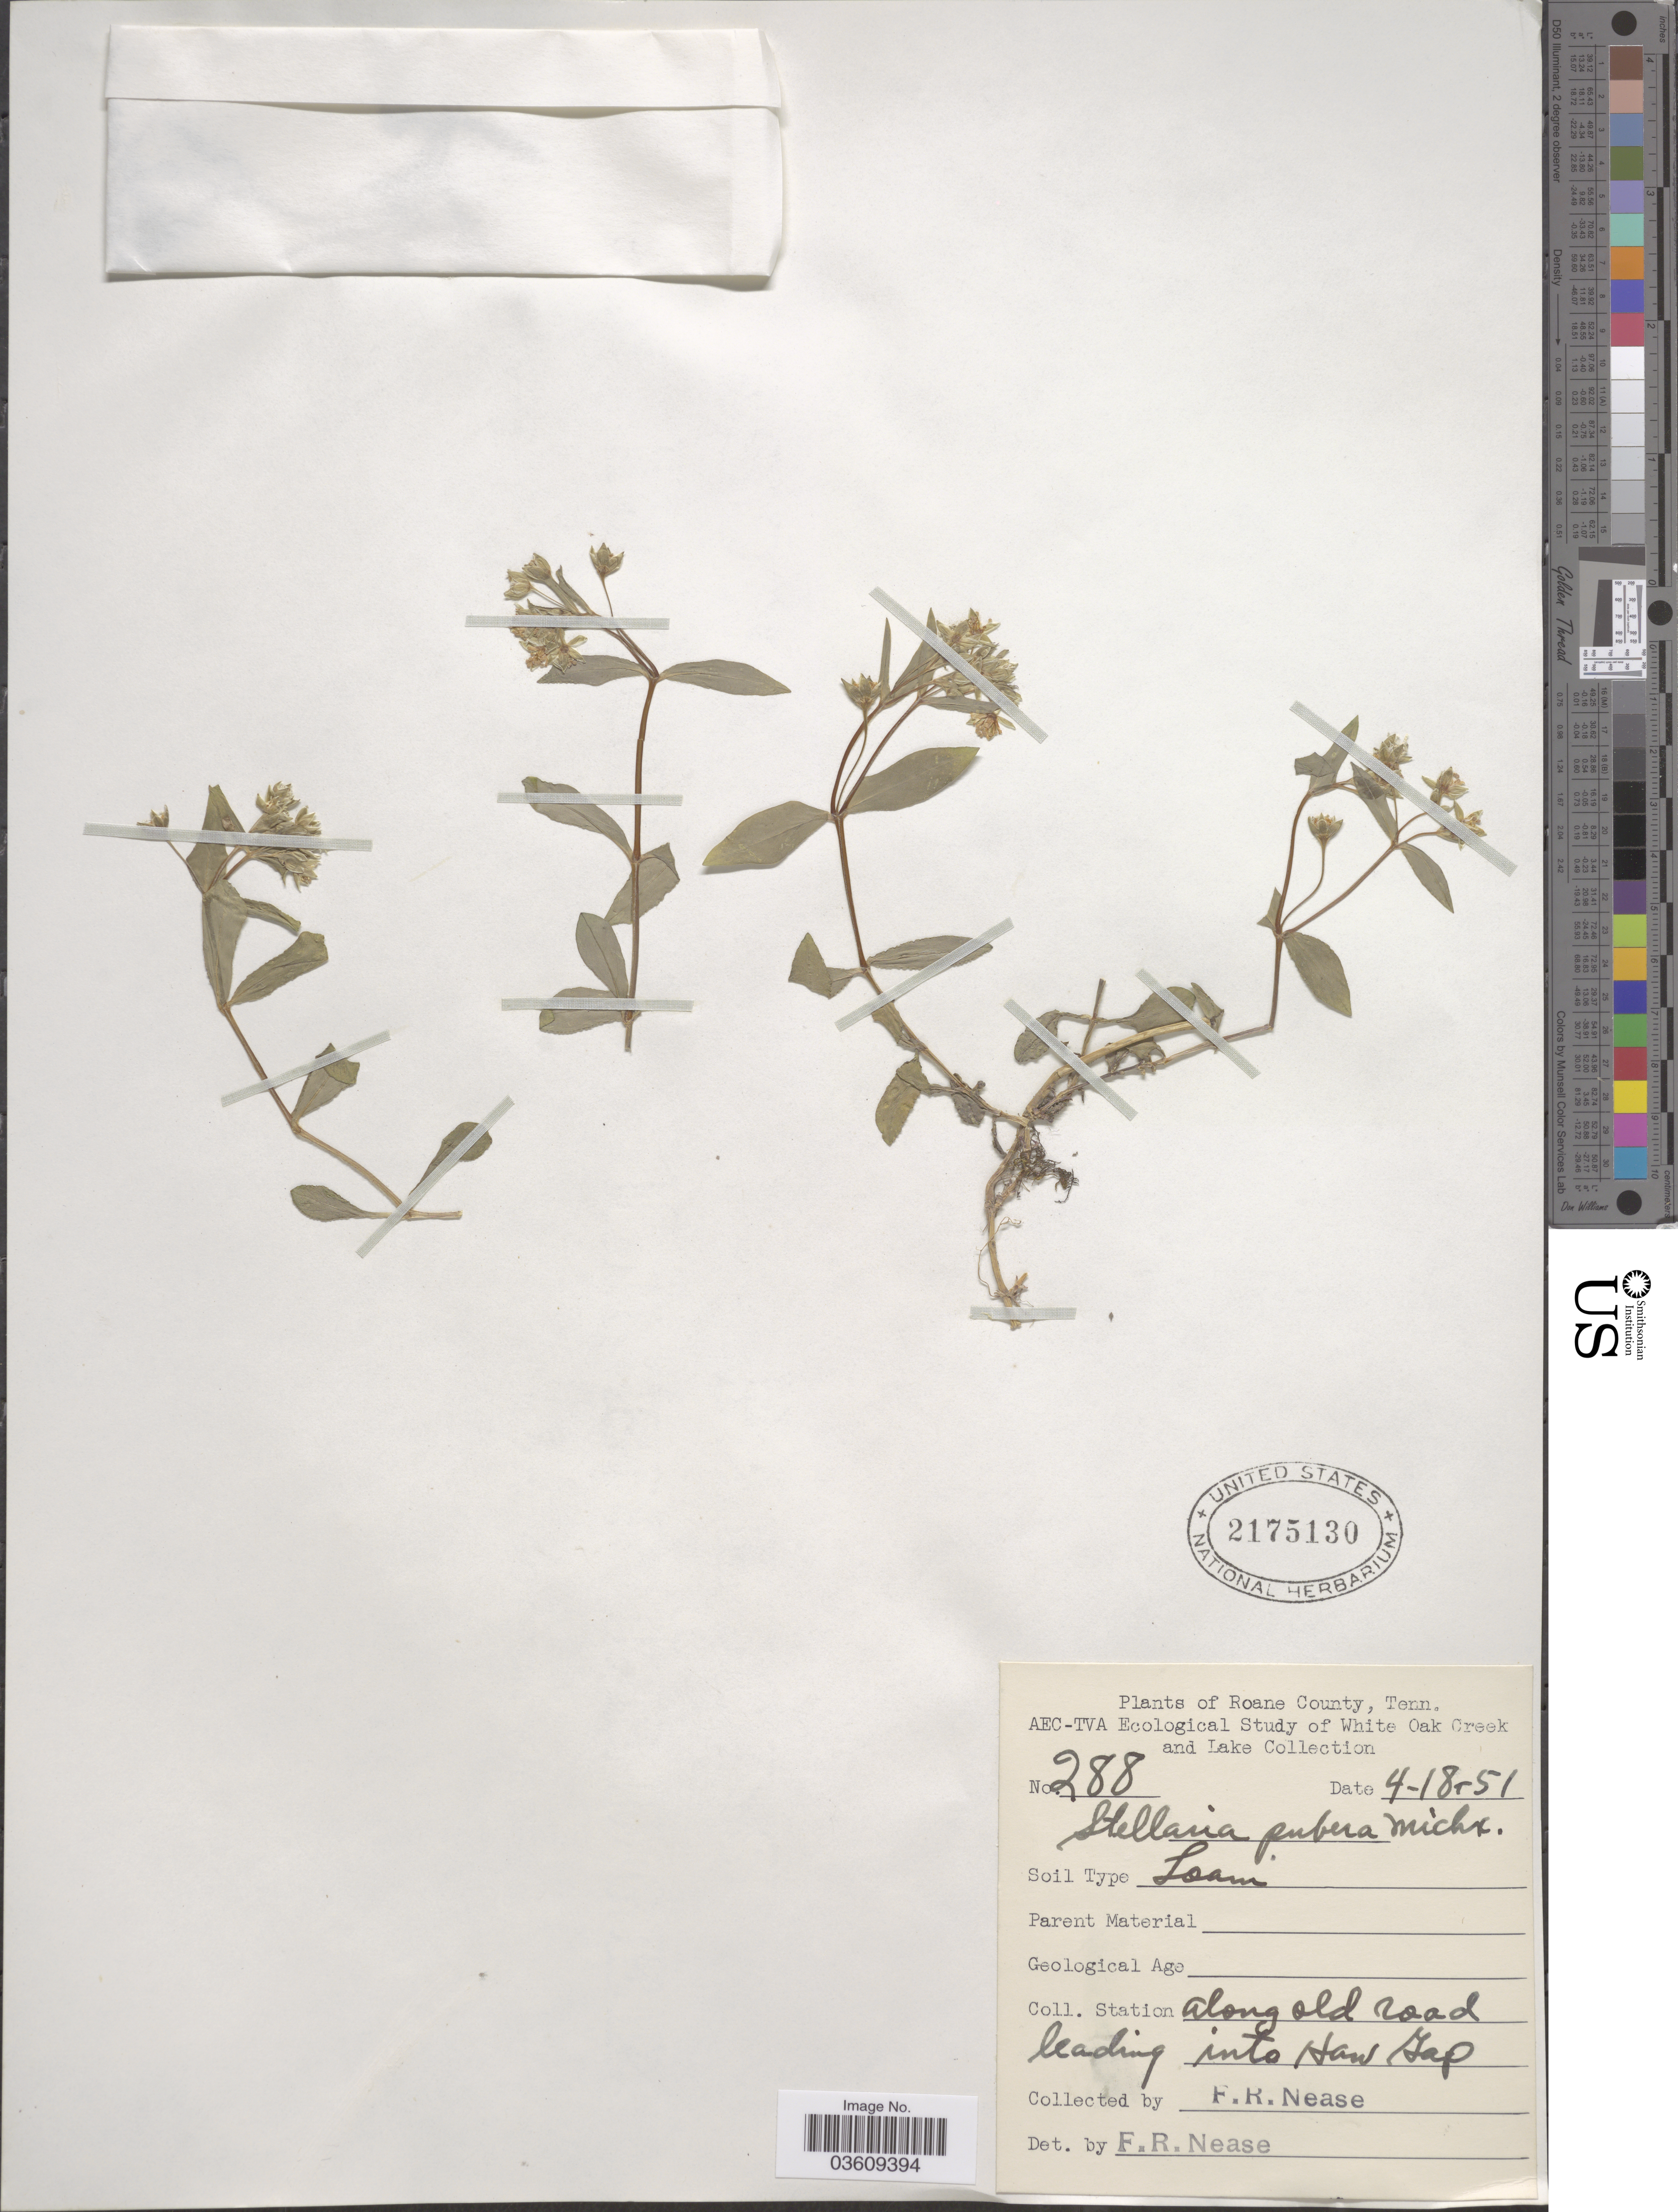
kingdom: Plantae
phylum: Tracheophyta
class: Magnoliopsida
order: Caryophyllales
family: Caryophyllaceae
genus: Stellaria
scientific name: Stellaria pubera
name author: Michx.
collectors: F. Nease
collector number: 288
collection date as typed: Transcribed d/m/y: 18/4/51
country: United States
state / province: Tennessee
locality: Roane County. White Oak Creek and Lake. [unsure placement] Along old road leading into Haw Gap.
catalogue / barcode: US 2175130